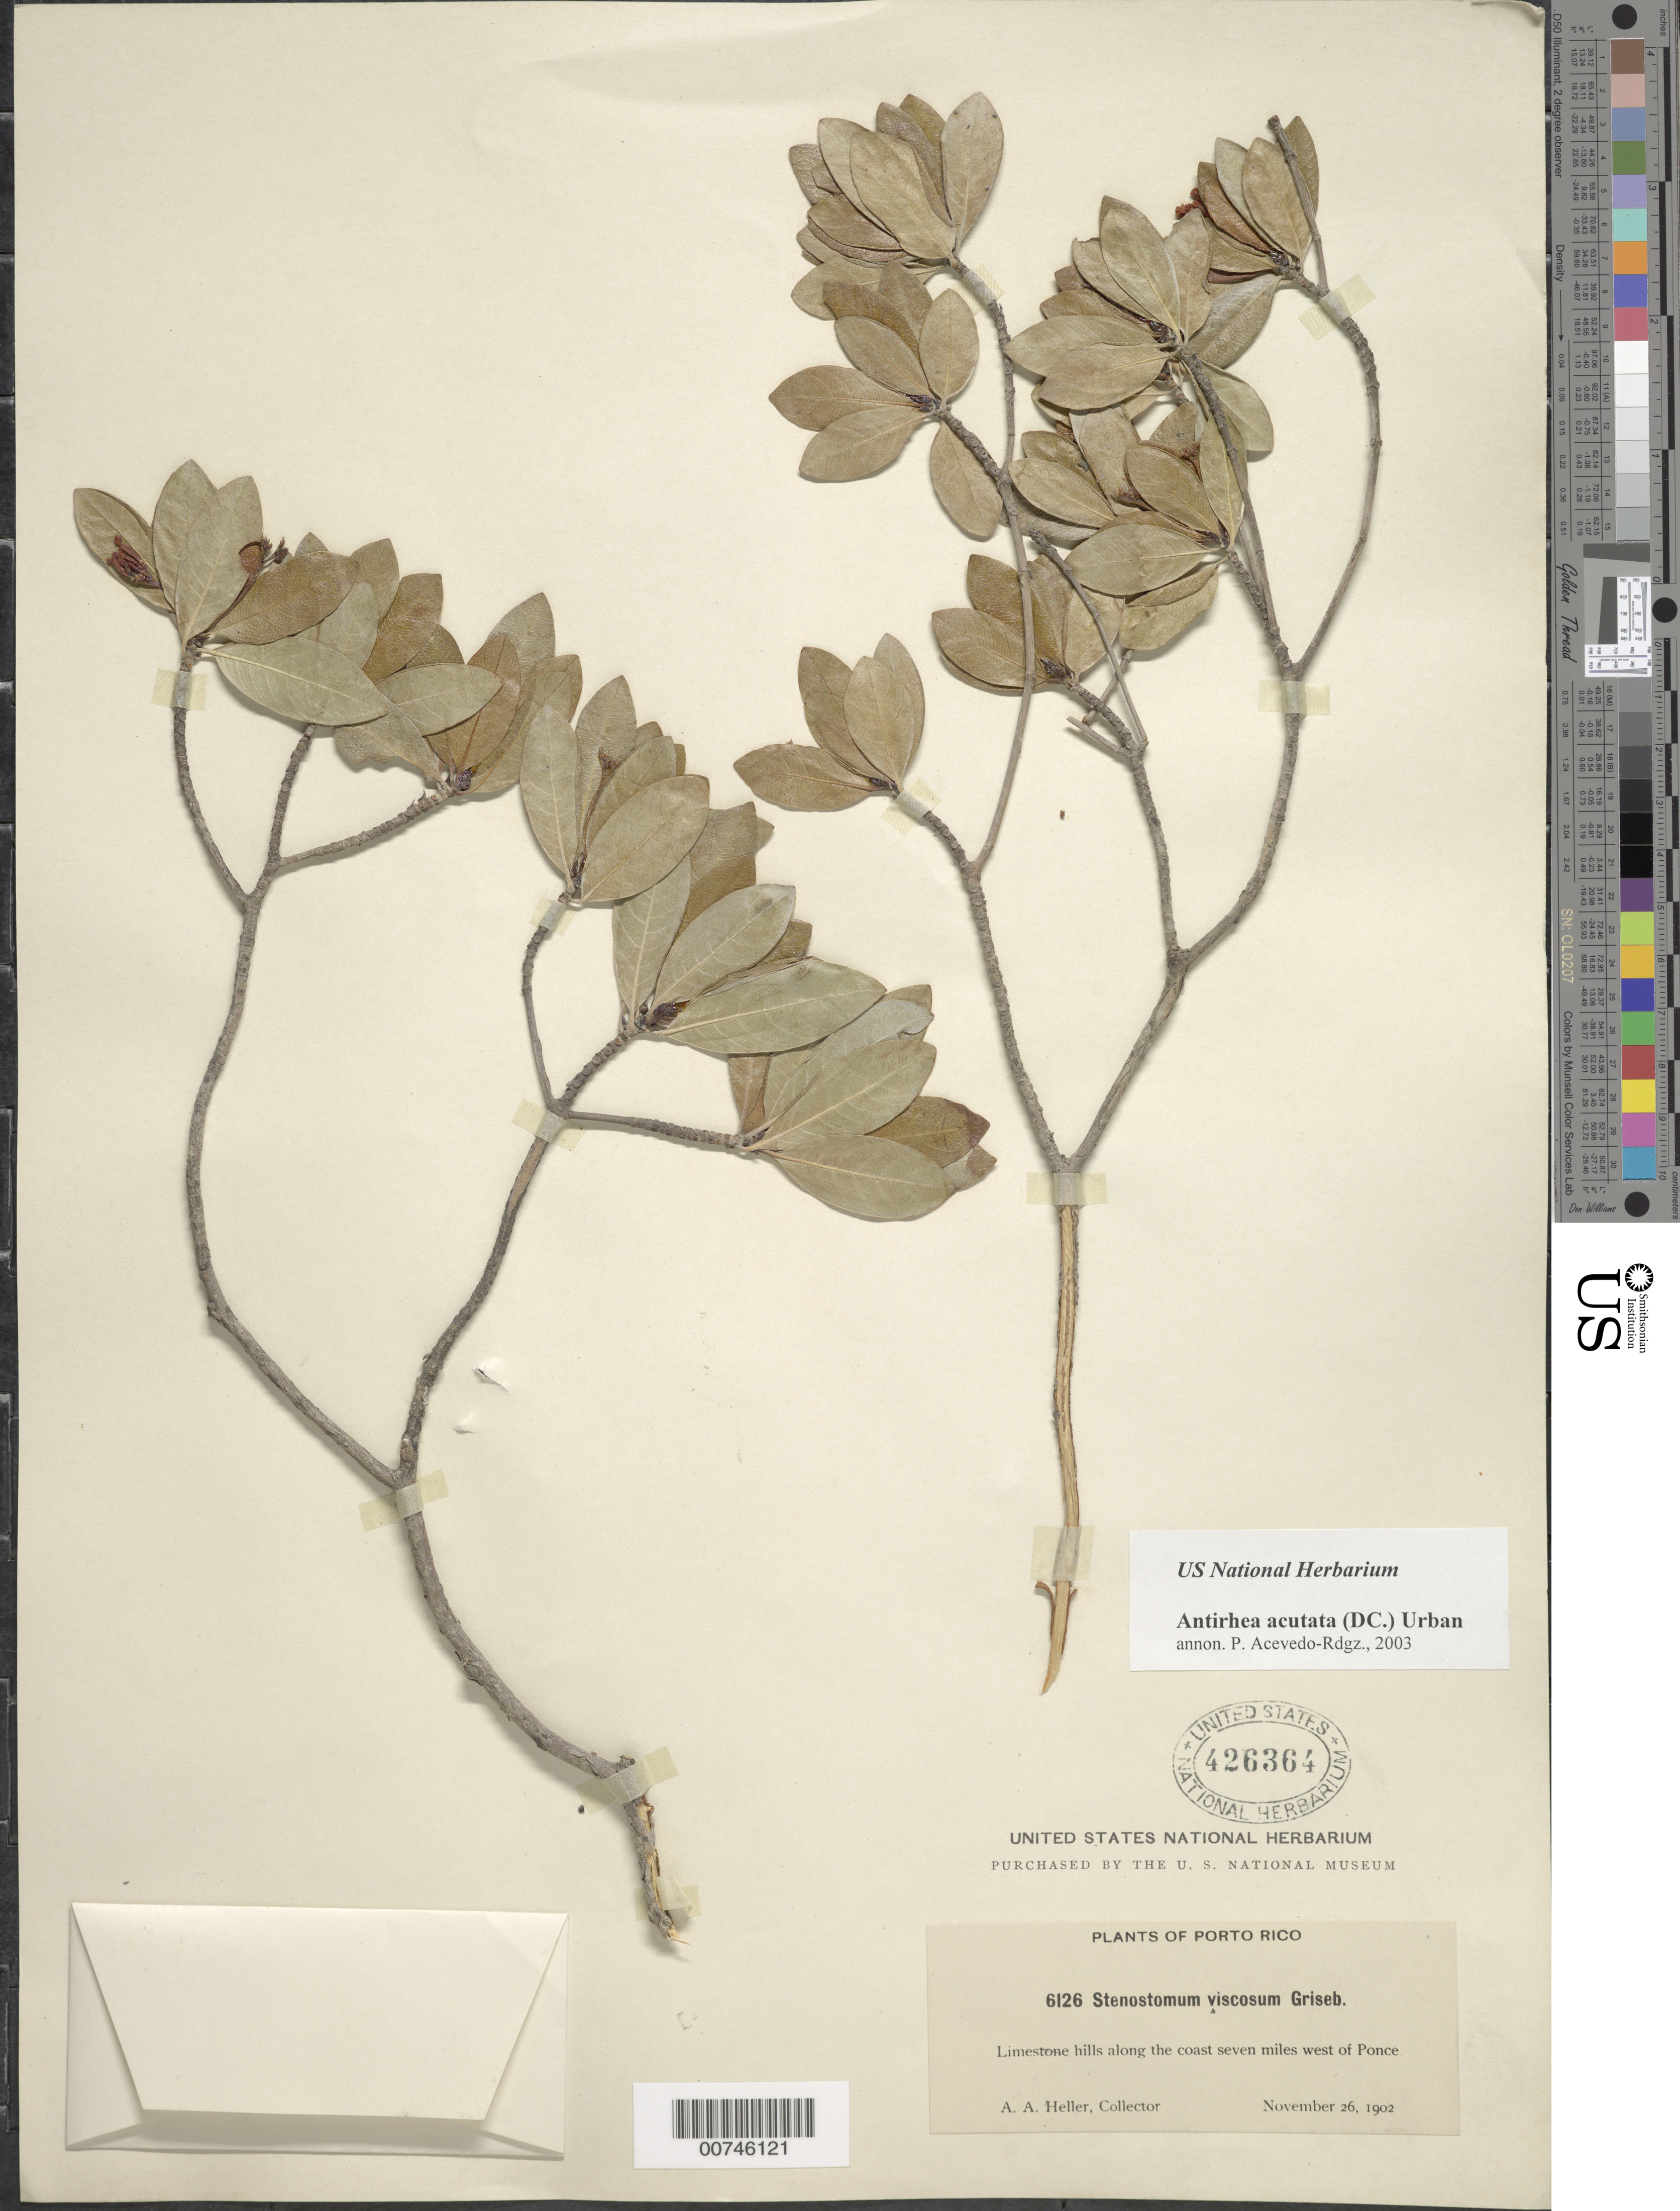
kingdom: Plantae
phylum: Tracheophyta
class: Magnoliopsida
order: Gentianales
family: Rubiaceae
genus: Stenostomum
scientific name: Stenostomum acutatum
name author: DC.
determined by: Acevedo-Rodríguez, P., (BOT), Smithsonian Institution - National Museum of Natural History (UNITED STATES)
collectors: A. A. Heller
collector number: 6126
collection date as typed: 26 Nov 1902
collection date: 1902-11-26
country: Puerto Rico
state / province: Ponce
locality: Limestone hills along the coast seven miles west of Ponce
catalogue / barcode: US 426364